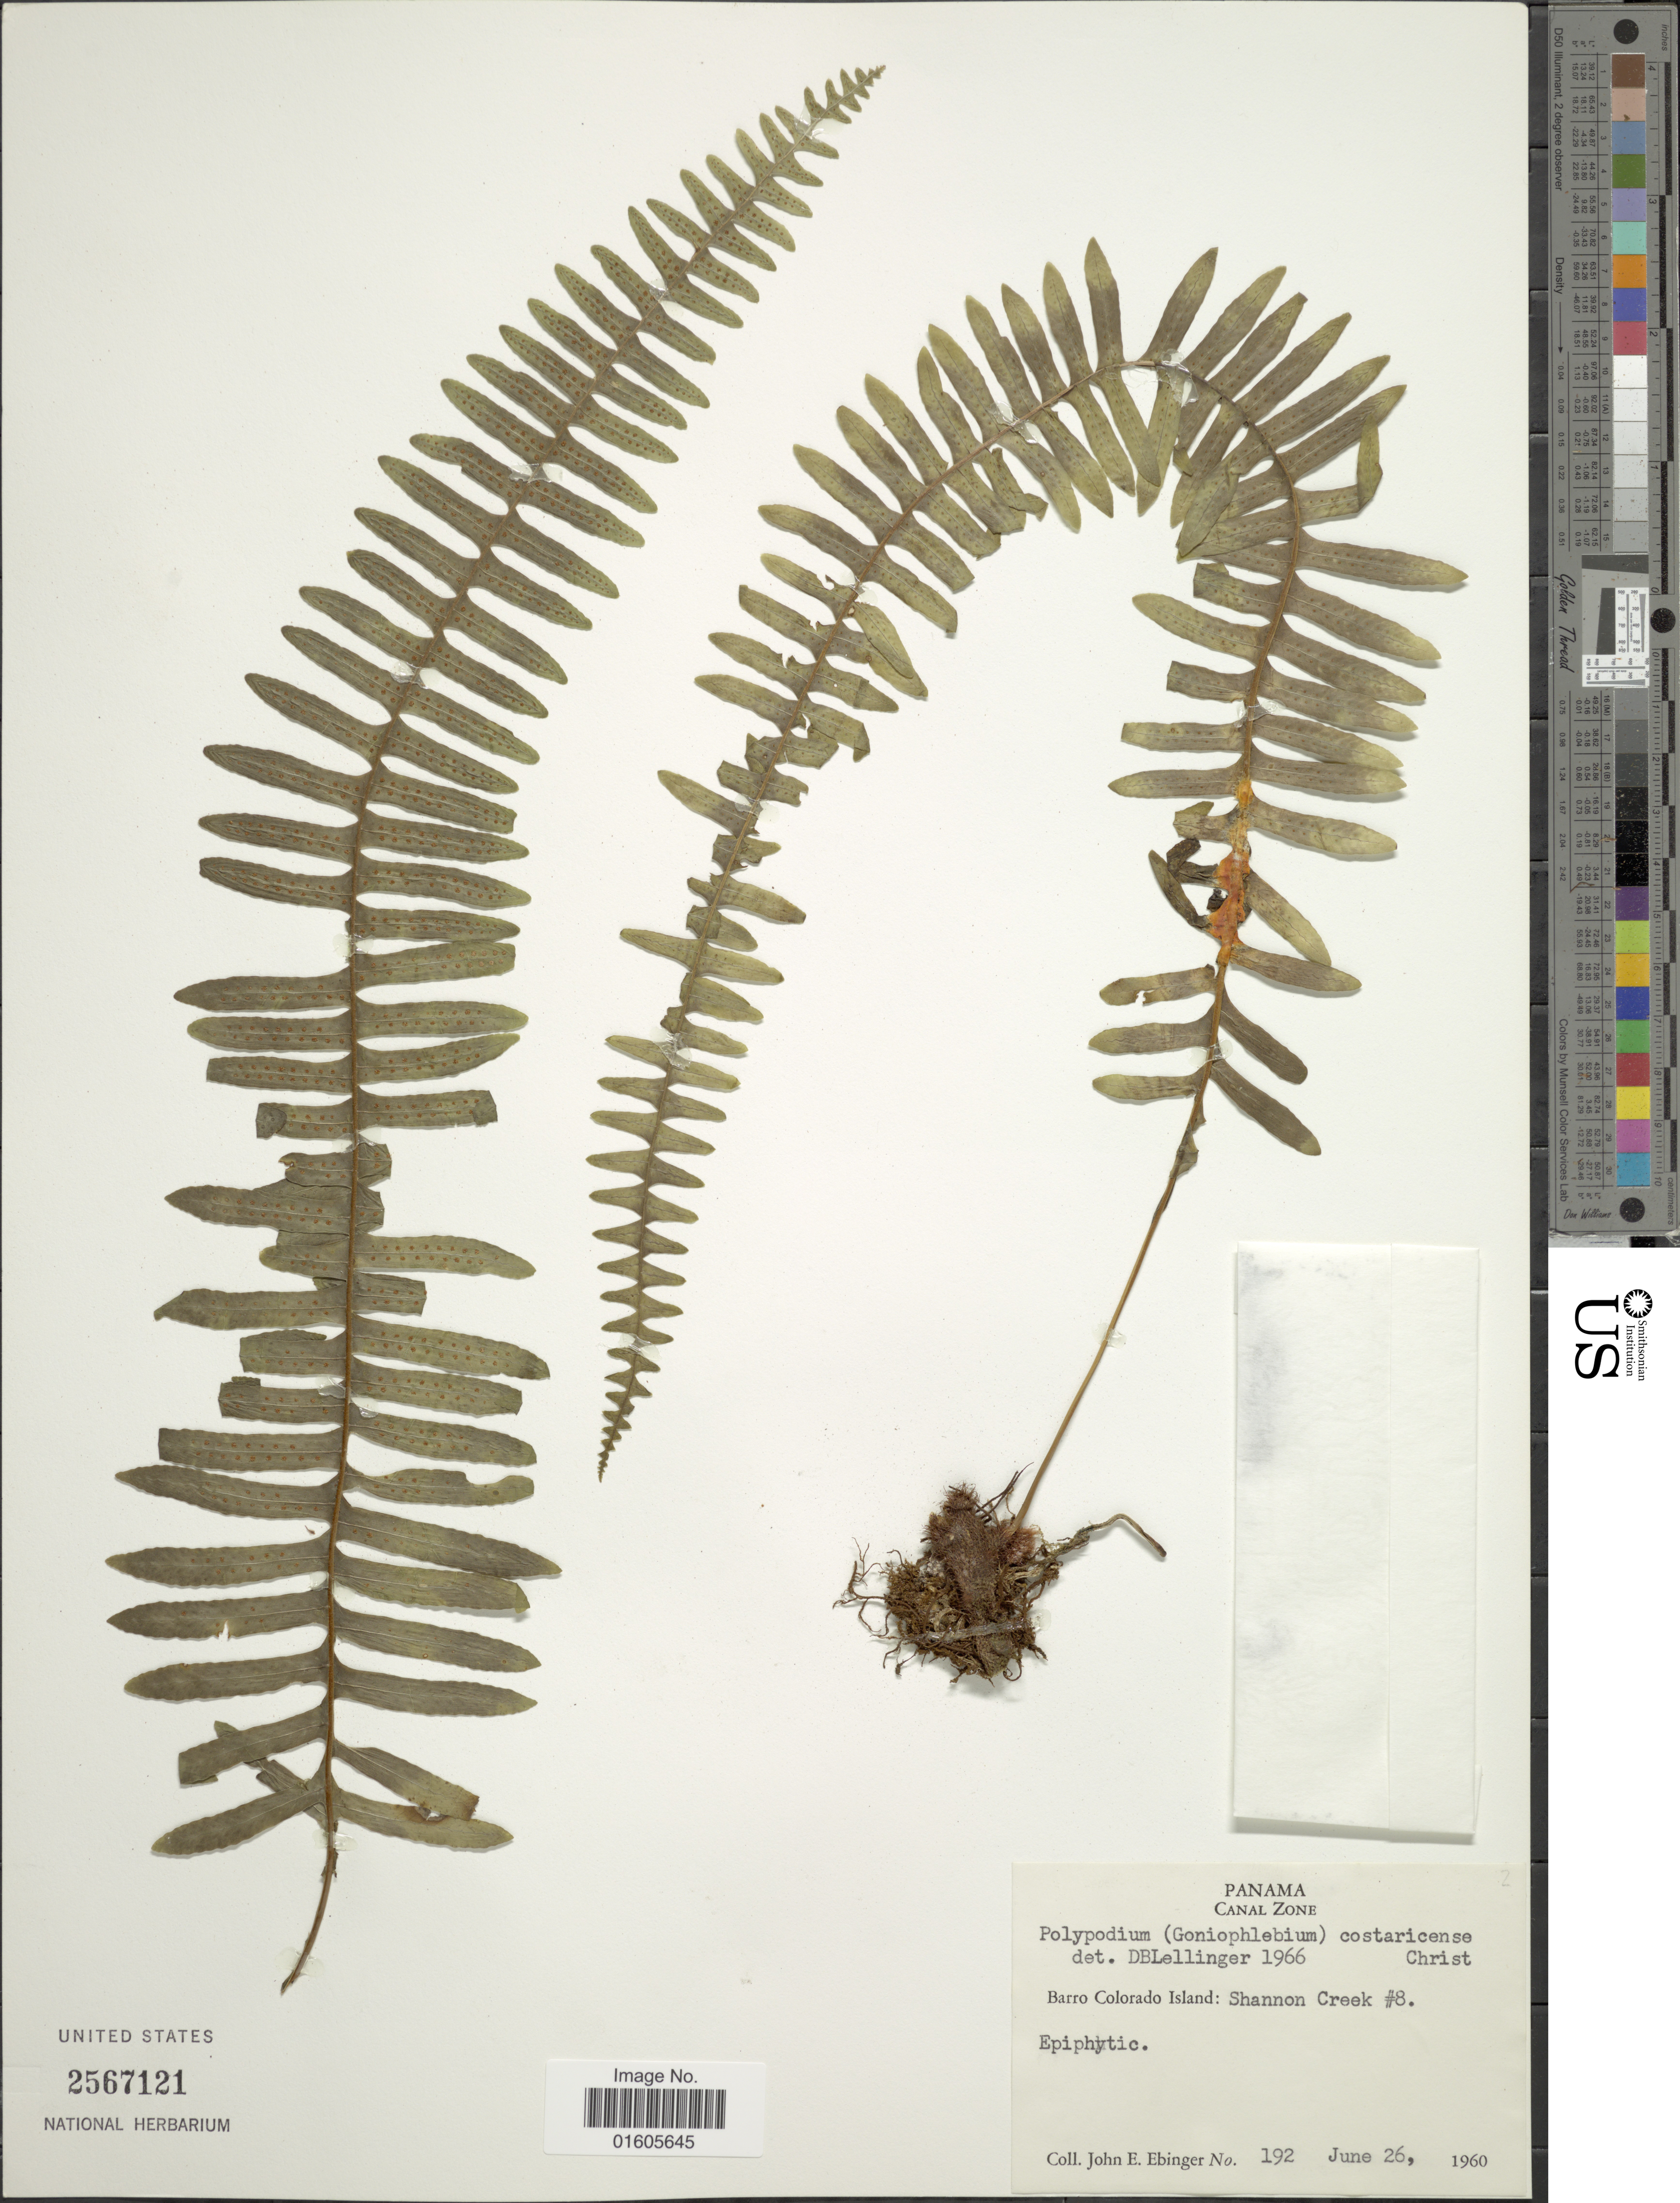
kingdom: Plantae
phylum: Tracheophyta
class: Polypodiopsida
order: Polypodiales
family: Polypodiaceae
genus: Serpocaulon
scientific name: Serpocaulon wagneri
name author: (Mett.) A.R. Sm.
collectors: J. Ebinger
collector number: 192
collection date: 1960-06-26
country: Panama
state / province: Panamá Oeste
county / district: Canal Zone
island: Barro Colorado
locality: Canal Zone, Barro Colorado Island: Shannon Creek #8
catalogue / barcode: US 2567121